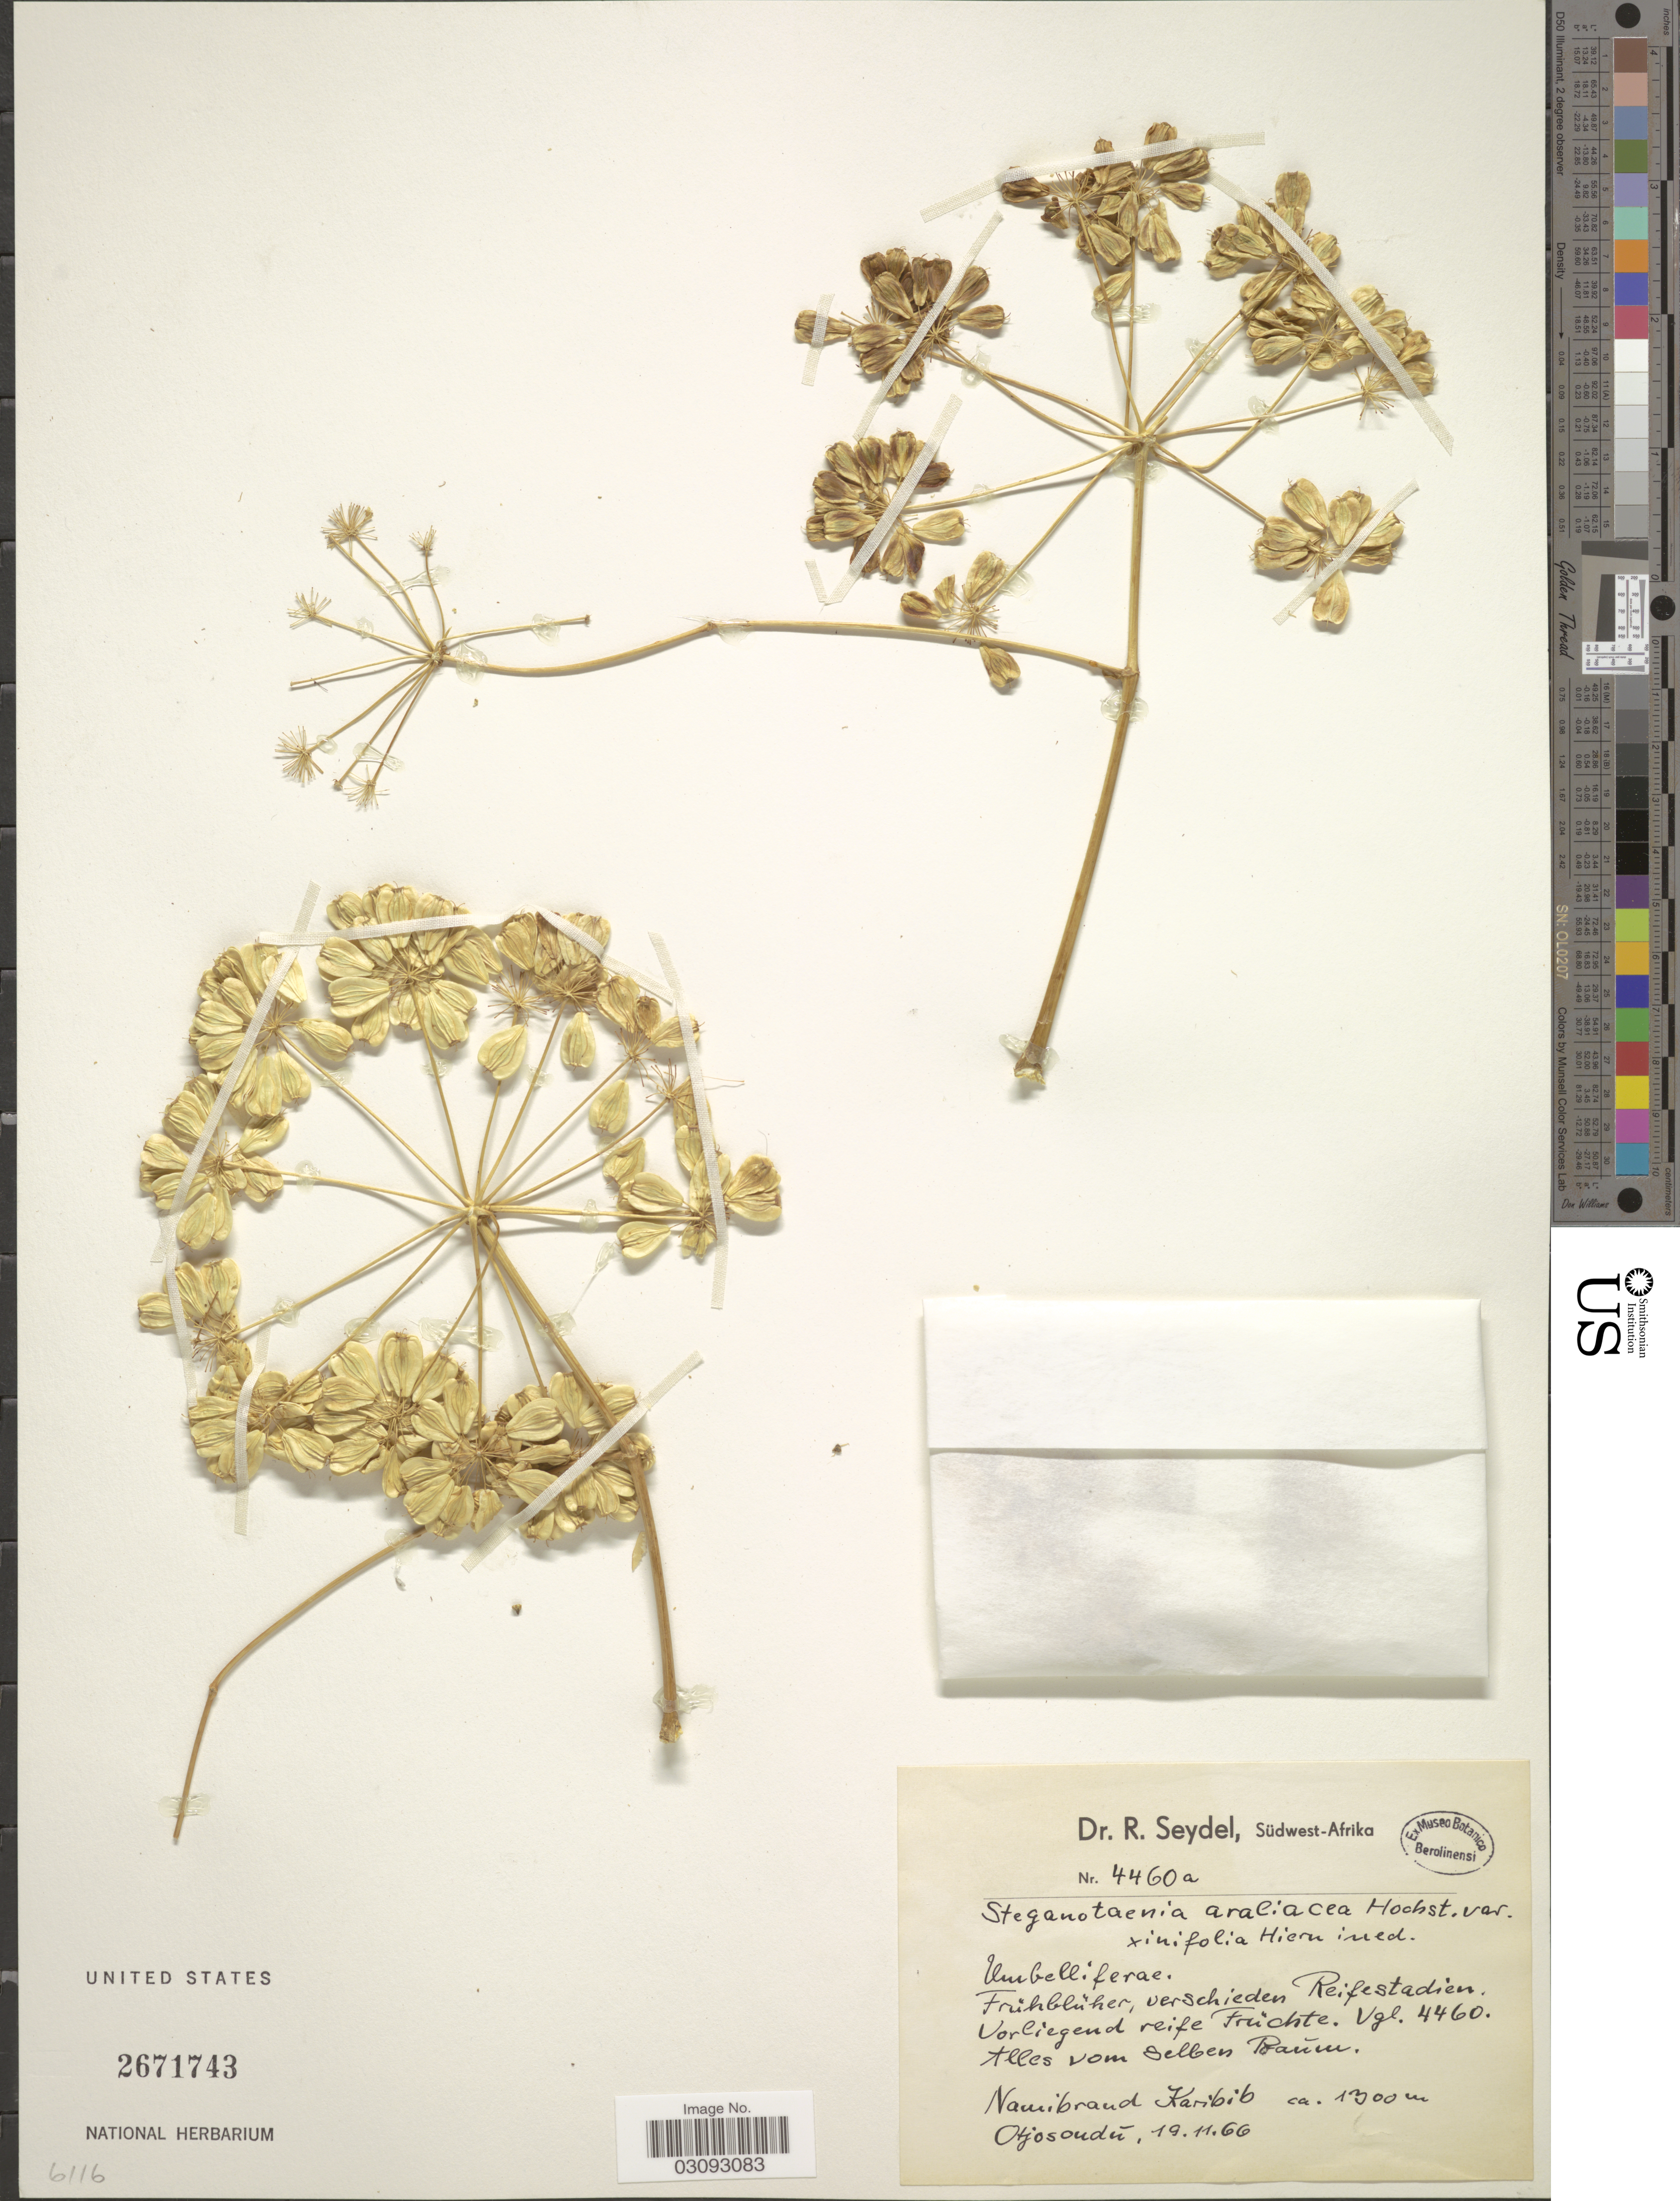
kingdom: Plantae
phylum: Tracheophyta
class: Magnoliopsida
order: Apiales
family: Apiaceae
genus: Peucedanum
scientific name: Peucedanum araliaceum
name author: (Hochst.) Benth. & Hook. f. ex Vatke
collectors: R. Seydel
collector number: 4460a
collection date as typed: Transcribed d/m/y: 19/11/66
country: Namibia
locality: Südwest-Afrika. Namibrand Karibib. Otjosondú.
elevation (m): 1300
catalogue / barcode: US 2671743